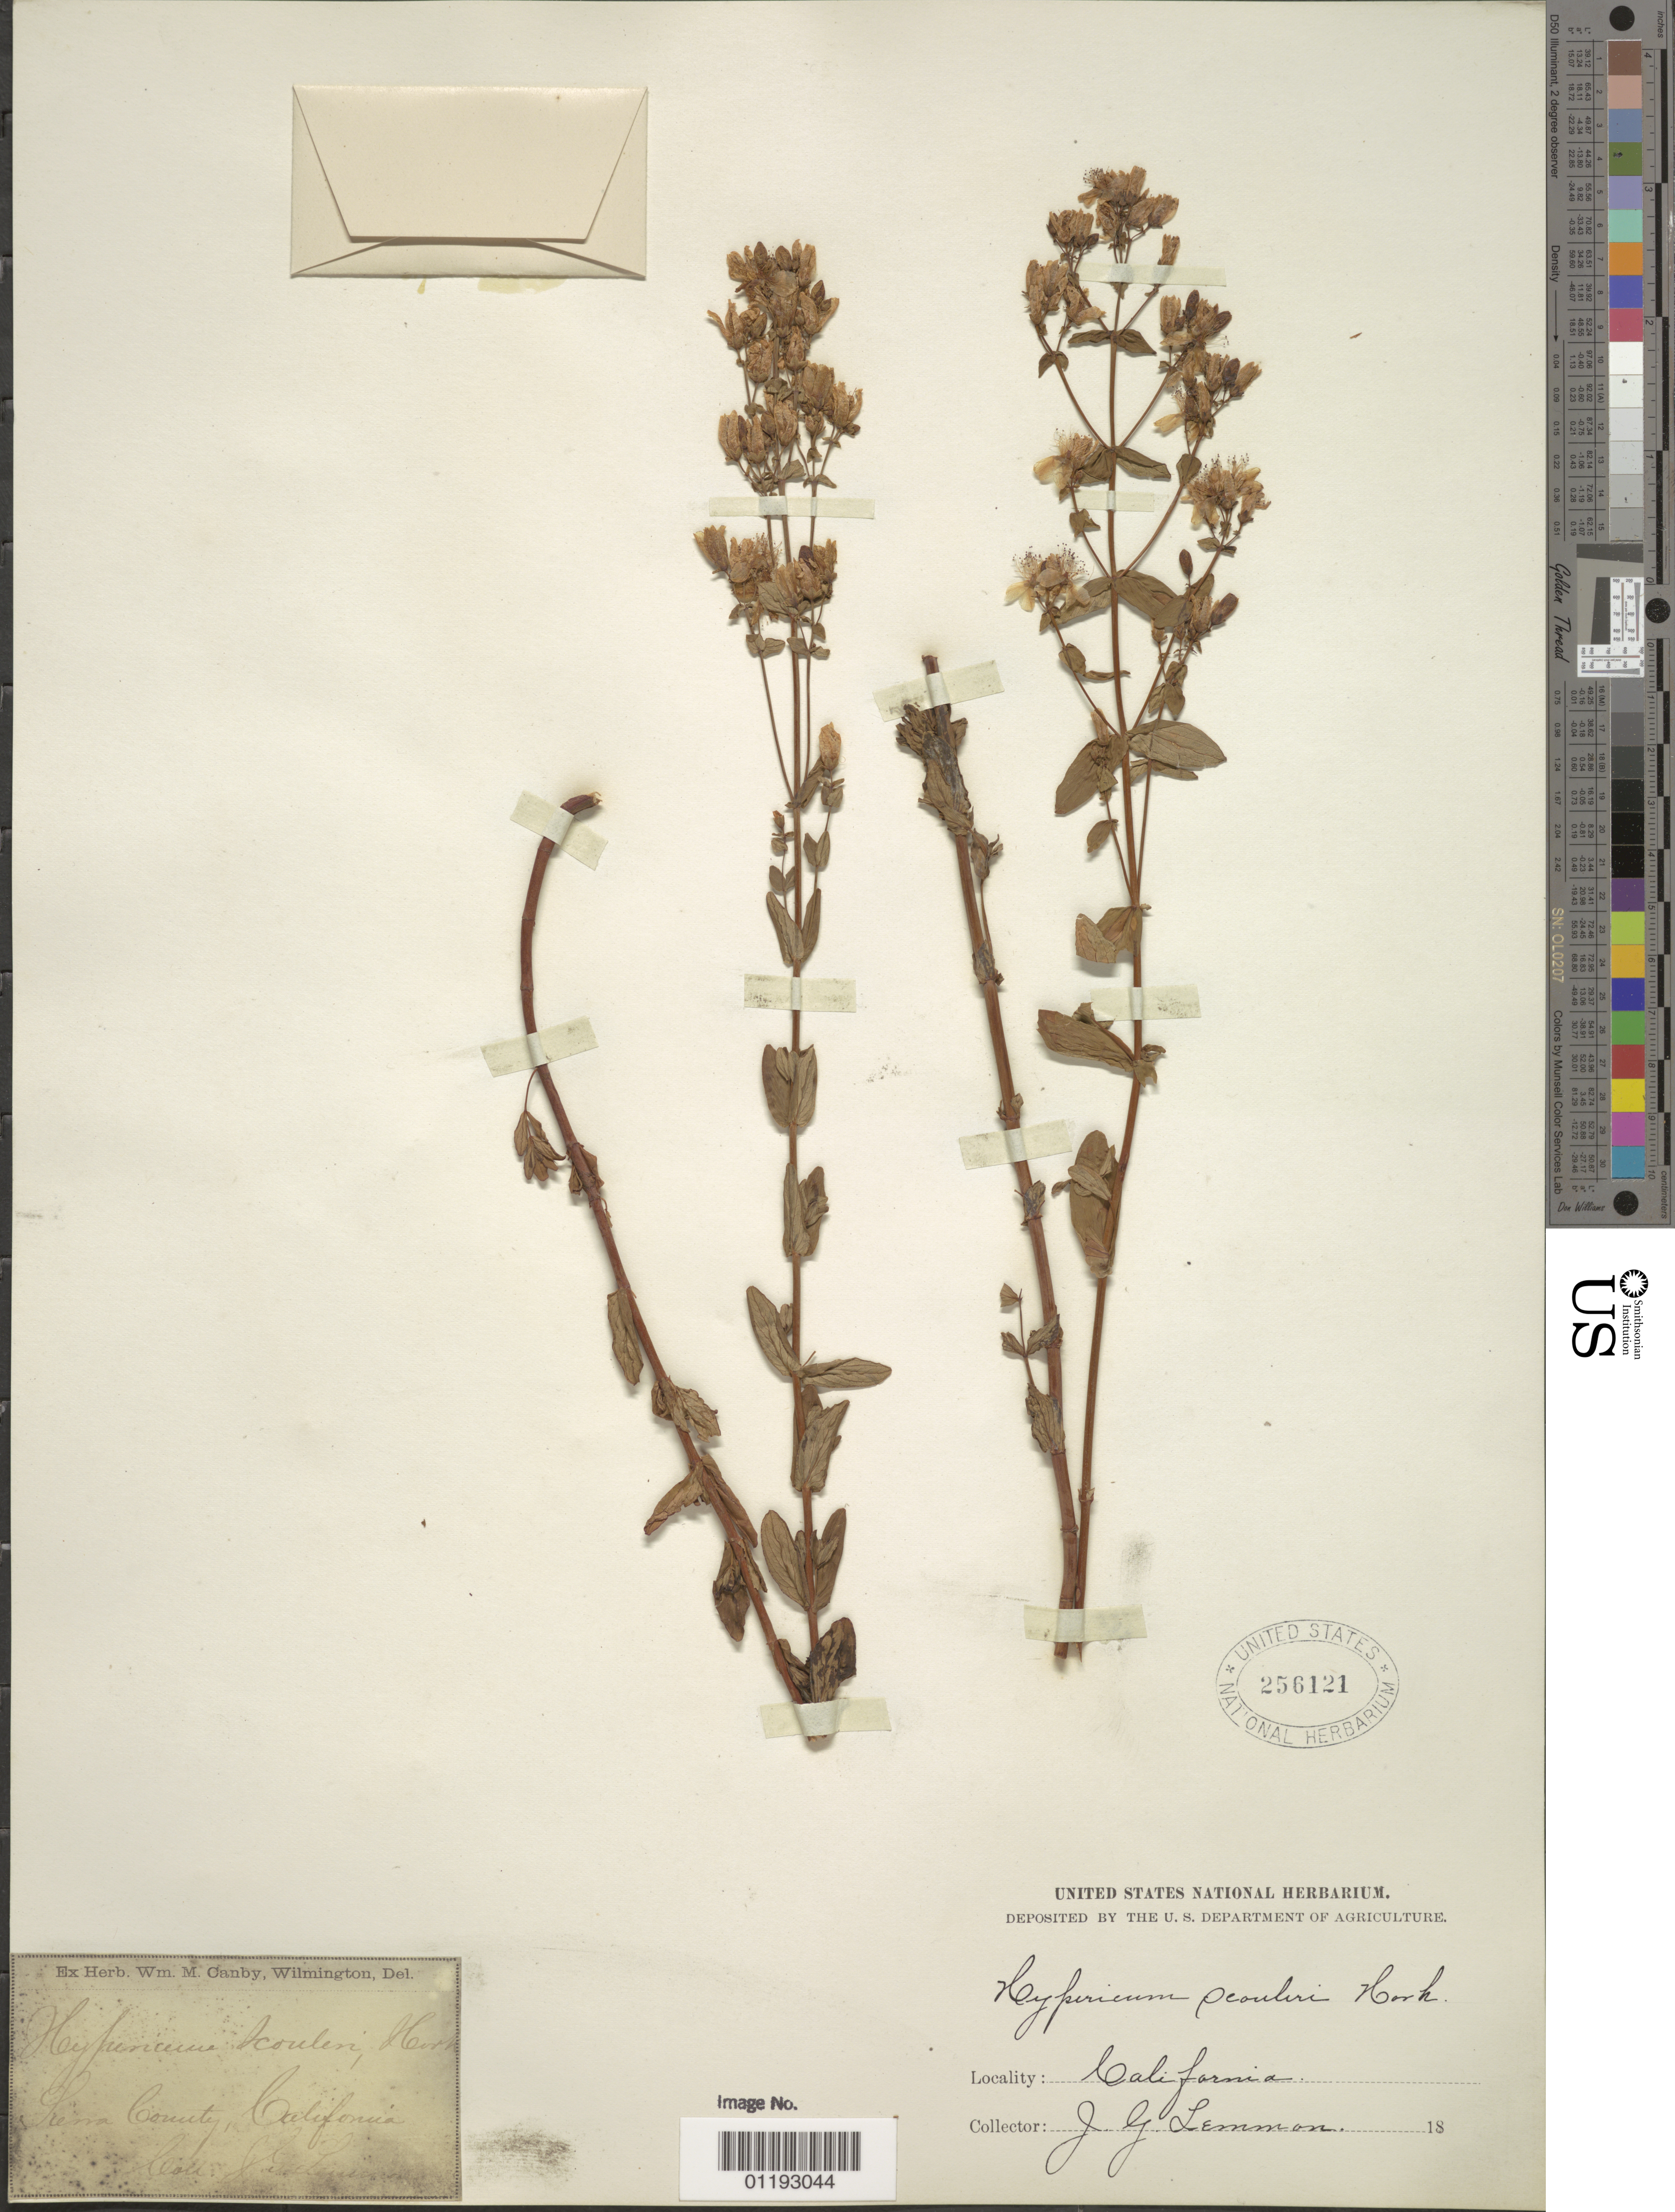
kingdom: Plantae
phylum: Tracheophyta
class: Magnoliopsida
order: Malpighiales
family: Hypericaceae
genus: Hypericum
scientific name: Hypericum scouleri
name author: Hook.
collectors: J. G. Lemmon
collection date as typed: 18--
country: United States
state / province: California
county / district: Sierra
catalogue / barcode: US 256121